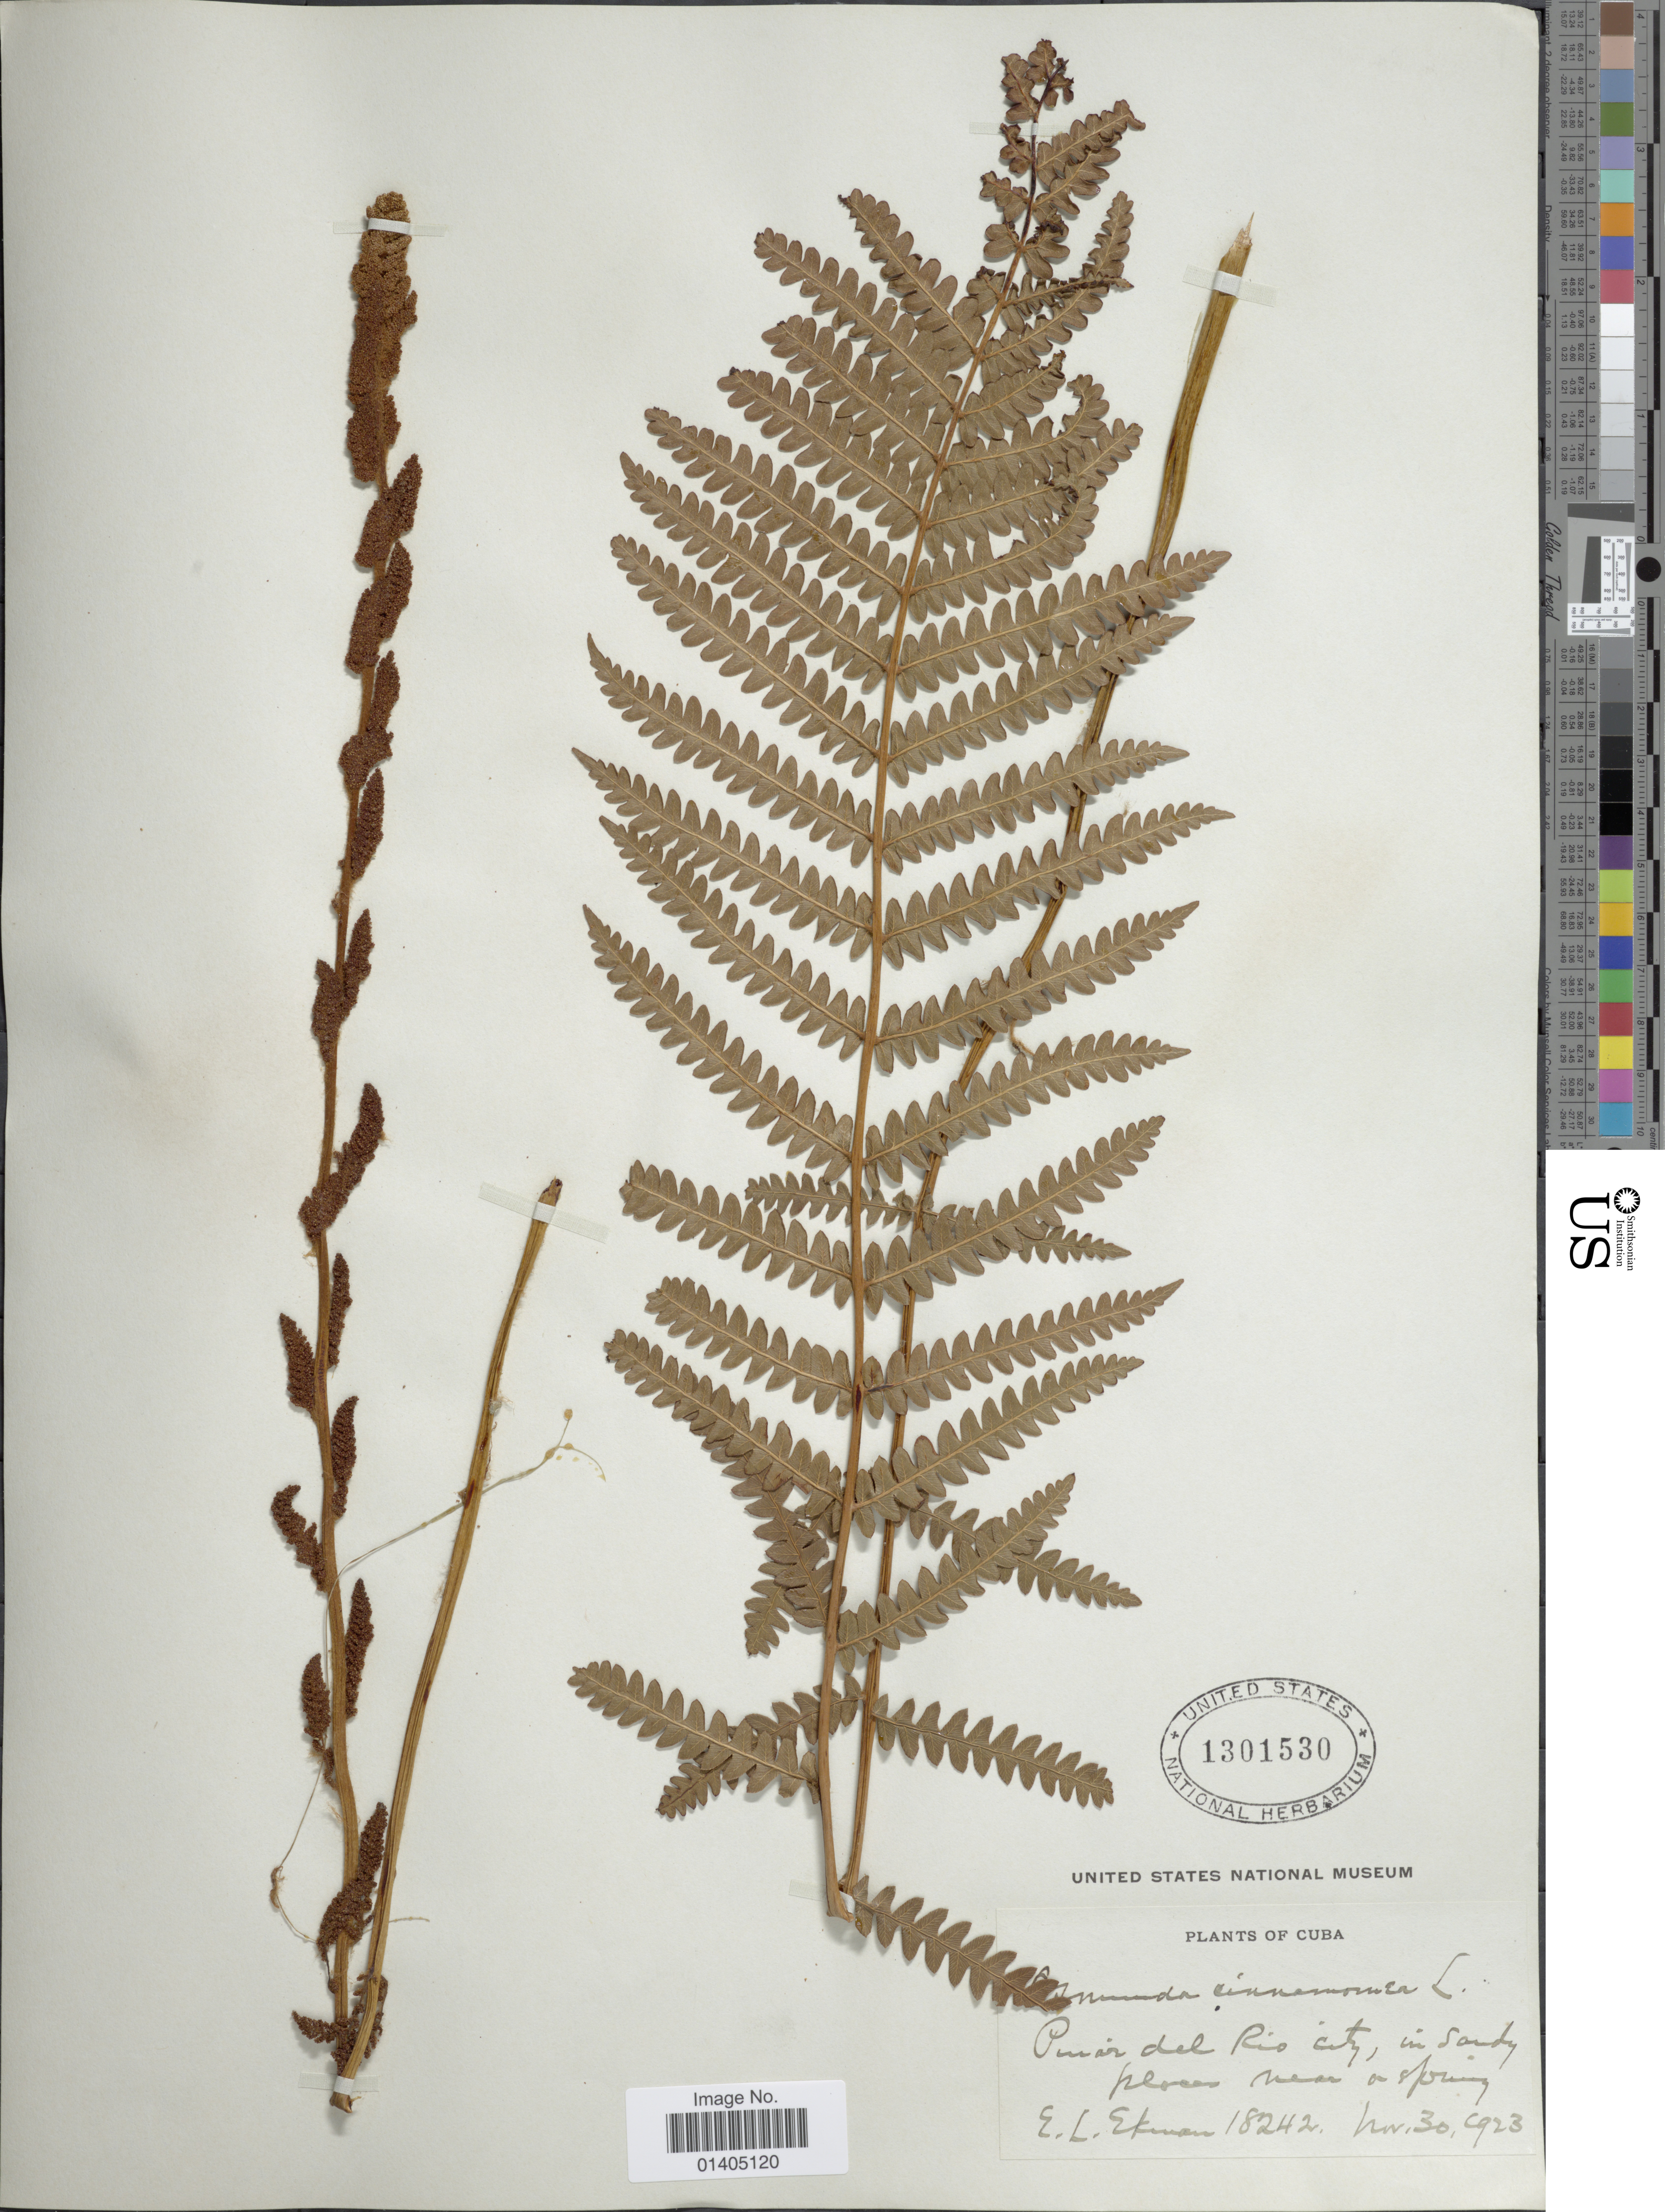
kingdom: Plantae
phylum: Tracheophyta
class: Polypodiopsida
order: Osmundales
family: Osmundaceae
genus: Osmundastrum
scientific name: Osmundastrum cinnamomeum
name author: (L.) C. Presl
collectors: E. L. Ekman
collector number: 18242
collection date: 1923-11-30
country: Cuba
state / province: Pinar del Río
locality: Pinar del Rio city, in sandy places near on spring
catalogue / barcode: US 1301530